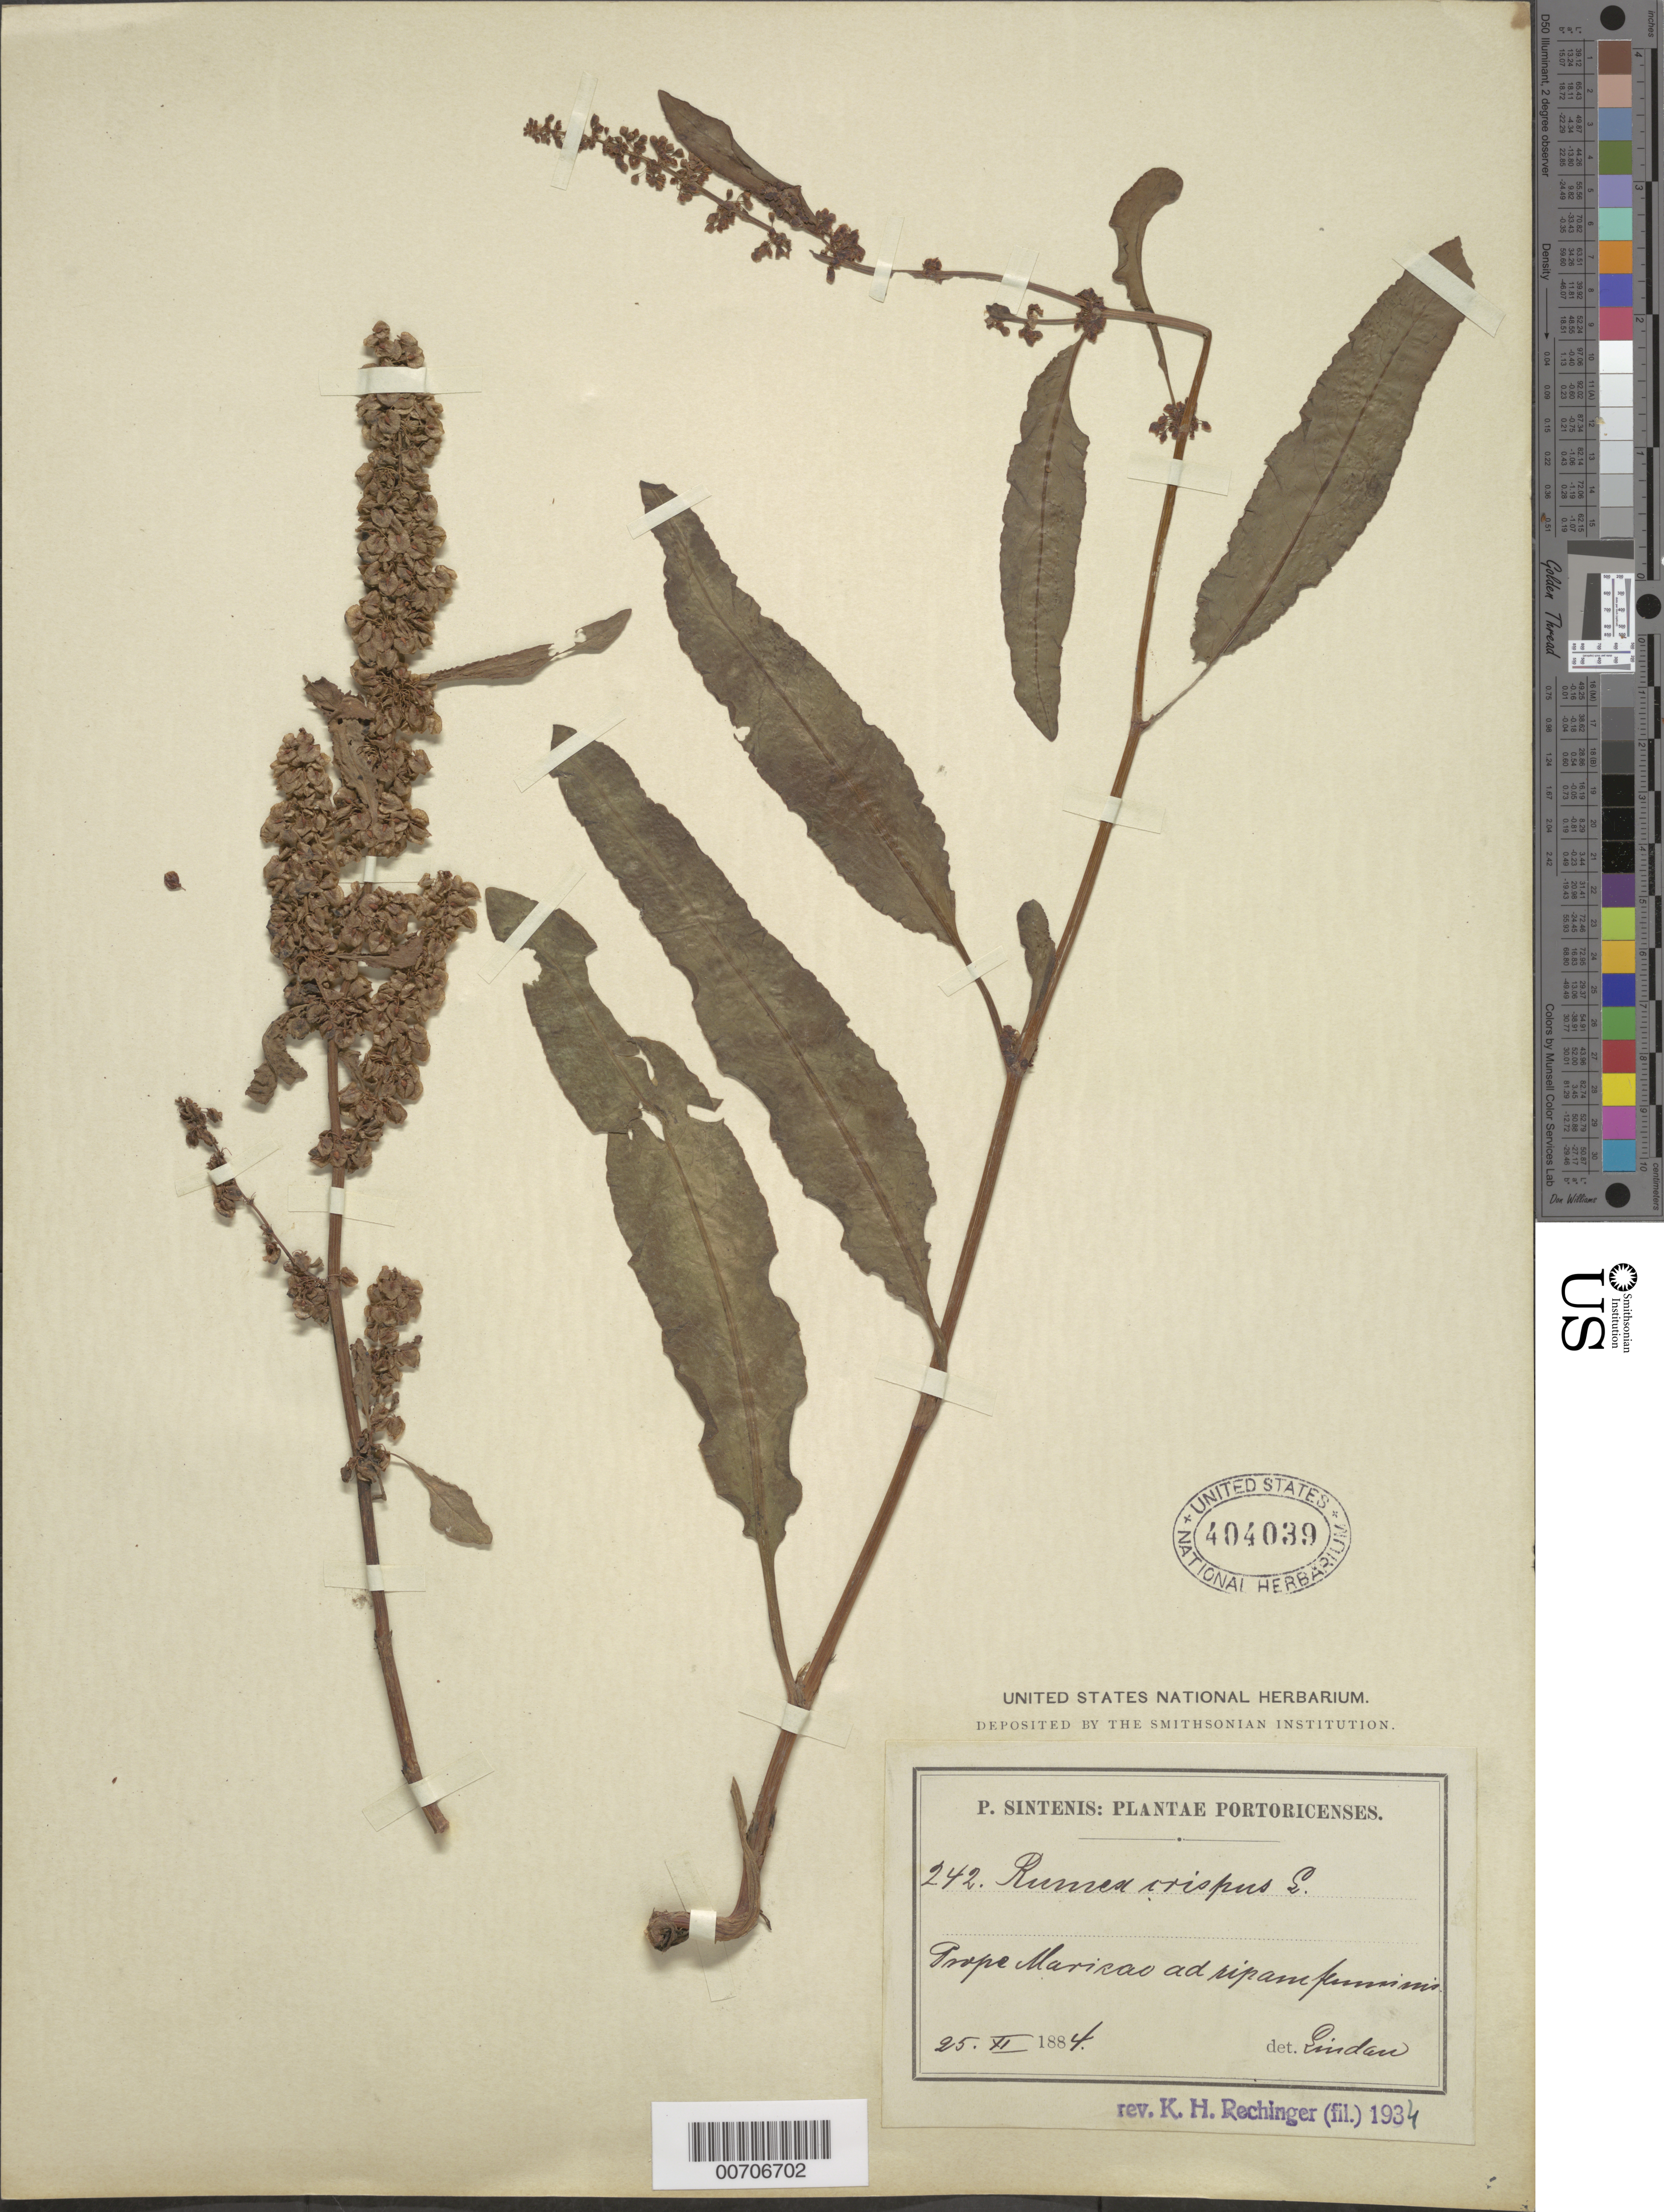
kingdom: Plantae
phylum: Tracheophyta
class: Magnoliopsida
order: Caryophyllales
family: Polygonaceae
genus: Rumex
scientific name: Rumex crispus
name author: L.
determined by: Lindan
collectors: P. Sintenis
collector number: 242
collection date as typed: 25 Nov 1884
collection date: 1884-11-25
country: Puerto Rico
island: Greater Antilles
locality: Prope Maricao ad ripani kuminsus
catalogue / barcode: US 404039